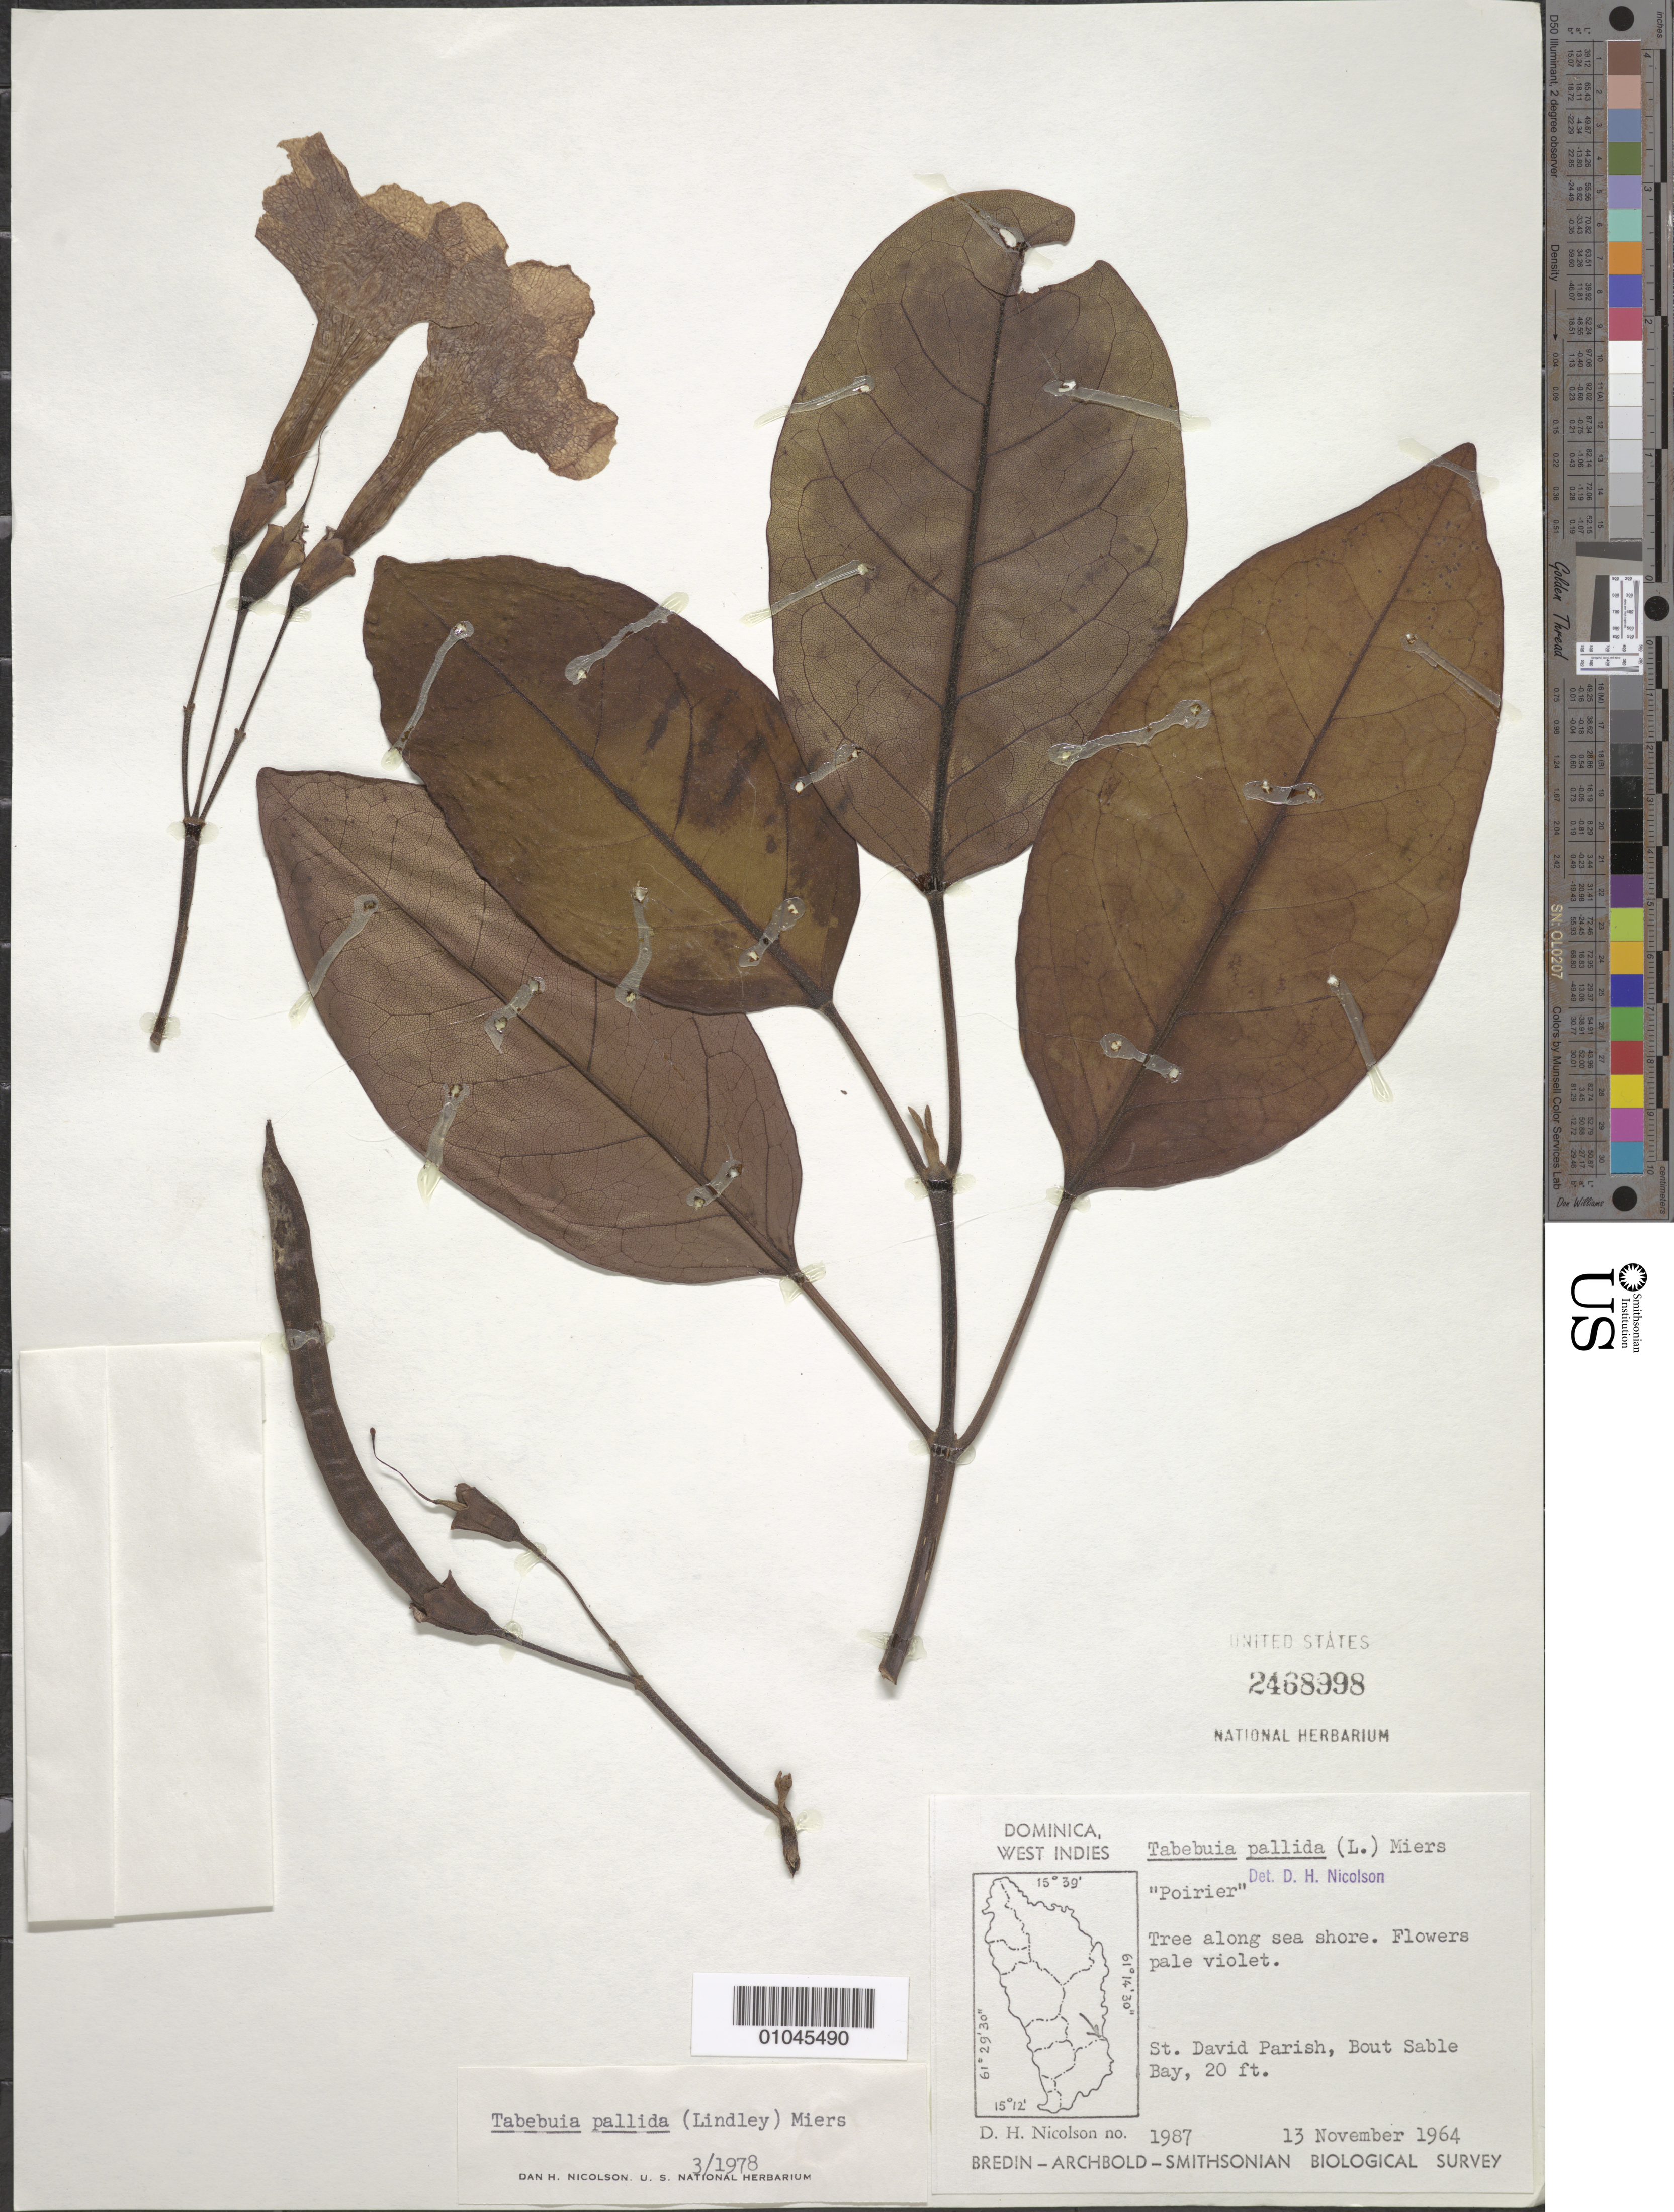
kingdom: Plantae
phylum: Tracheophyta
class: Magnoliopsida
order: Lamiales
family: Bignoniaceae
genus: Tabebuia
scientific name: Tabebuia pallida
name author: (Lindl.) Miers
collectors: D. H. Nicolson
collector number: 1987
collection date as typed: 13 Nov 1964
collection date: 1964-11-13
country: Dominica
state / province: St. David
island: Dominica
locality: St. David Parish, Bout Sable bay.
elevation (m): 6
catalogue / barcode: US 2468998